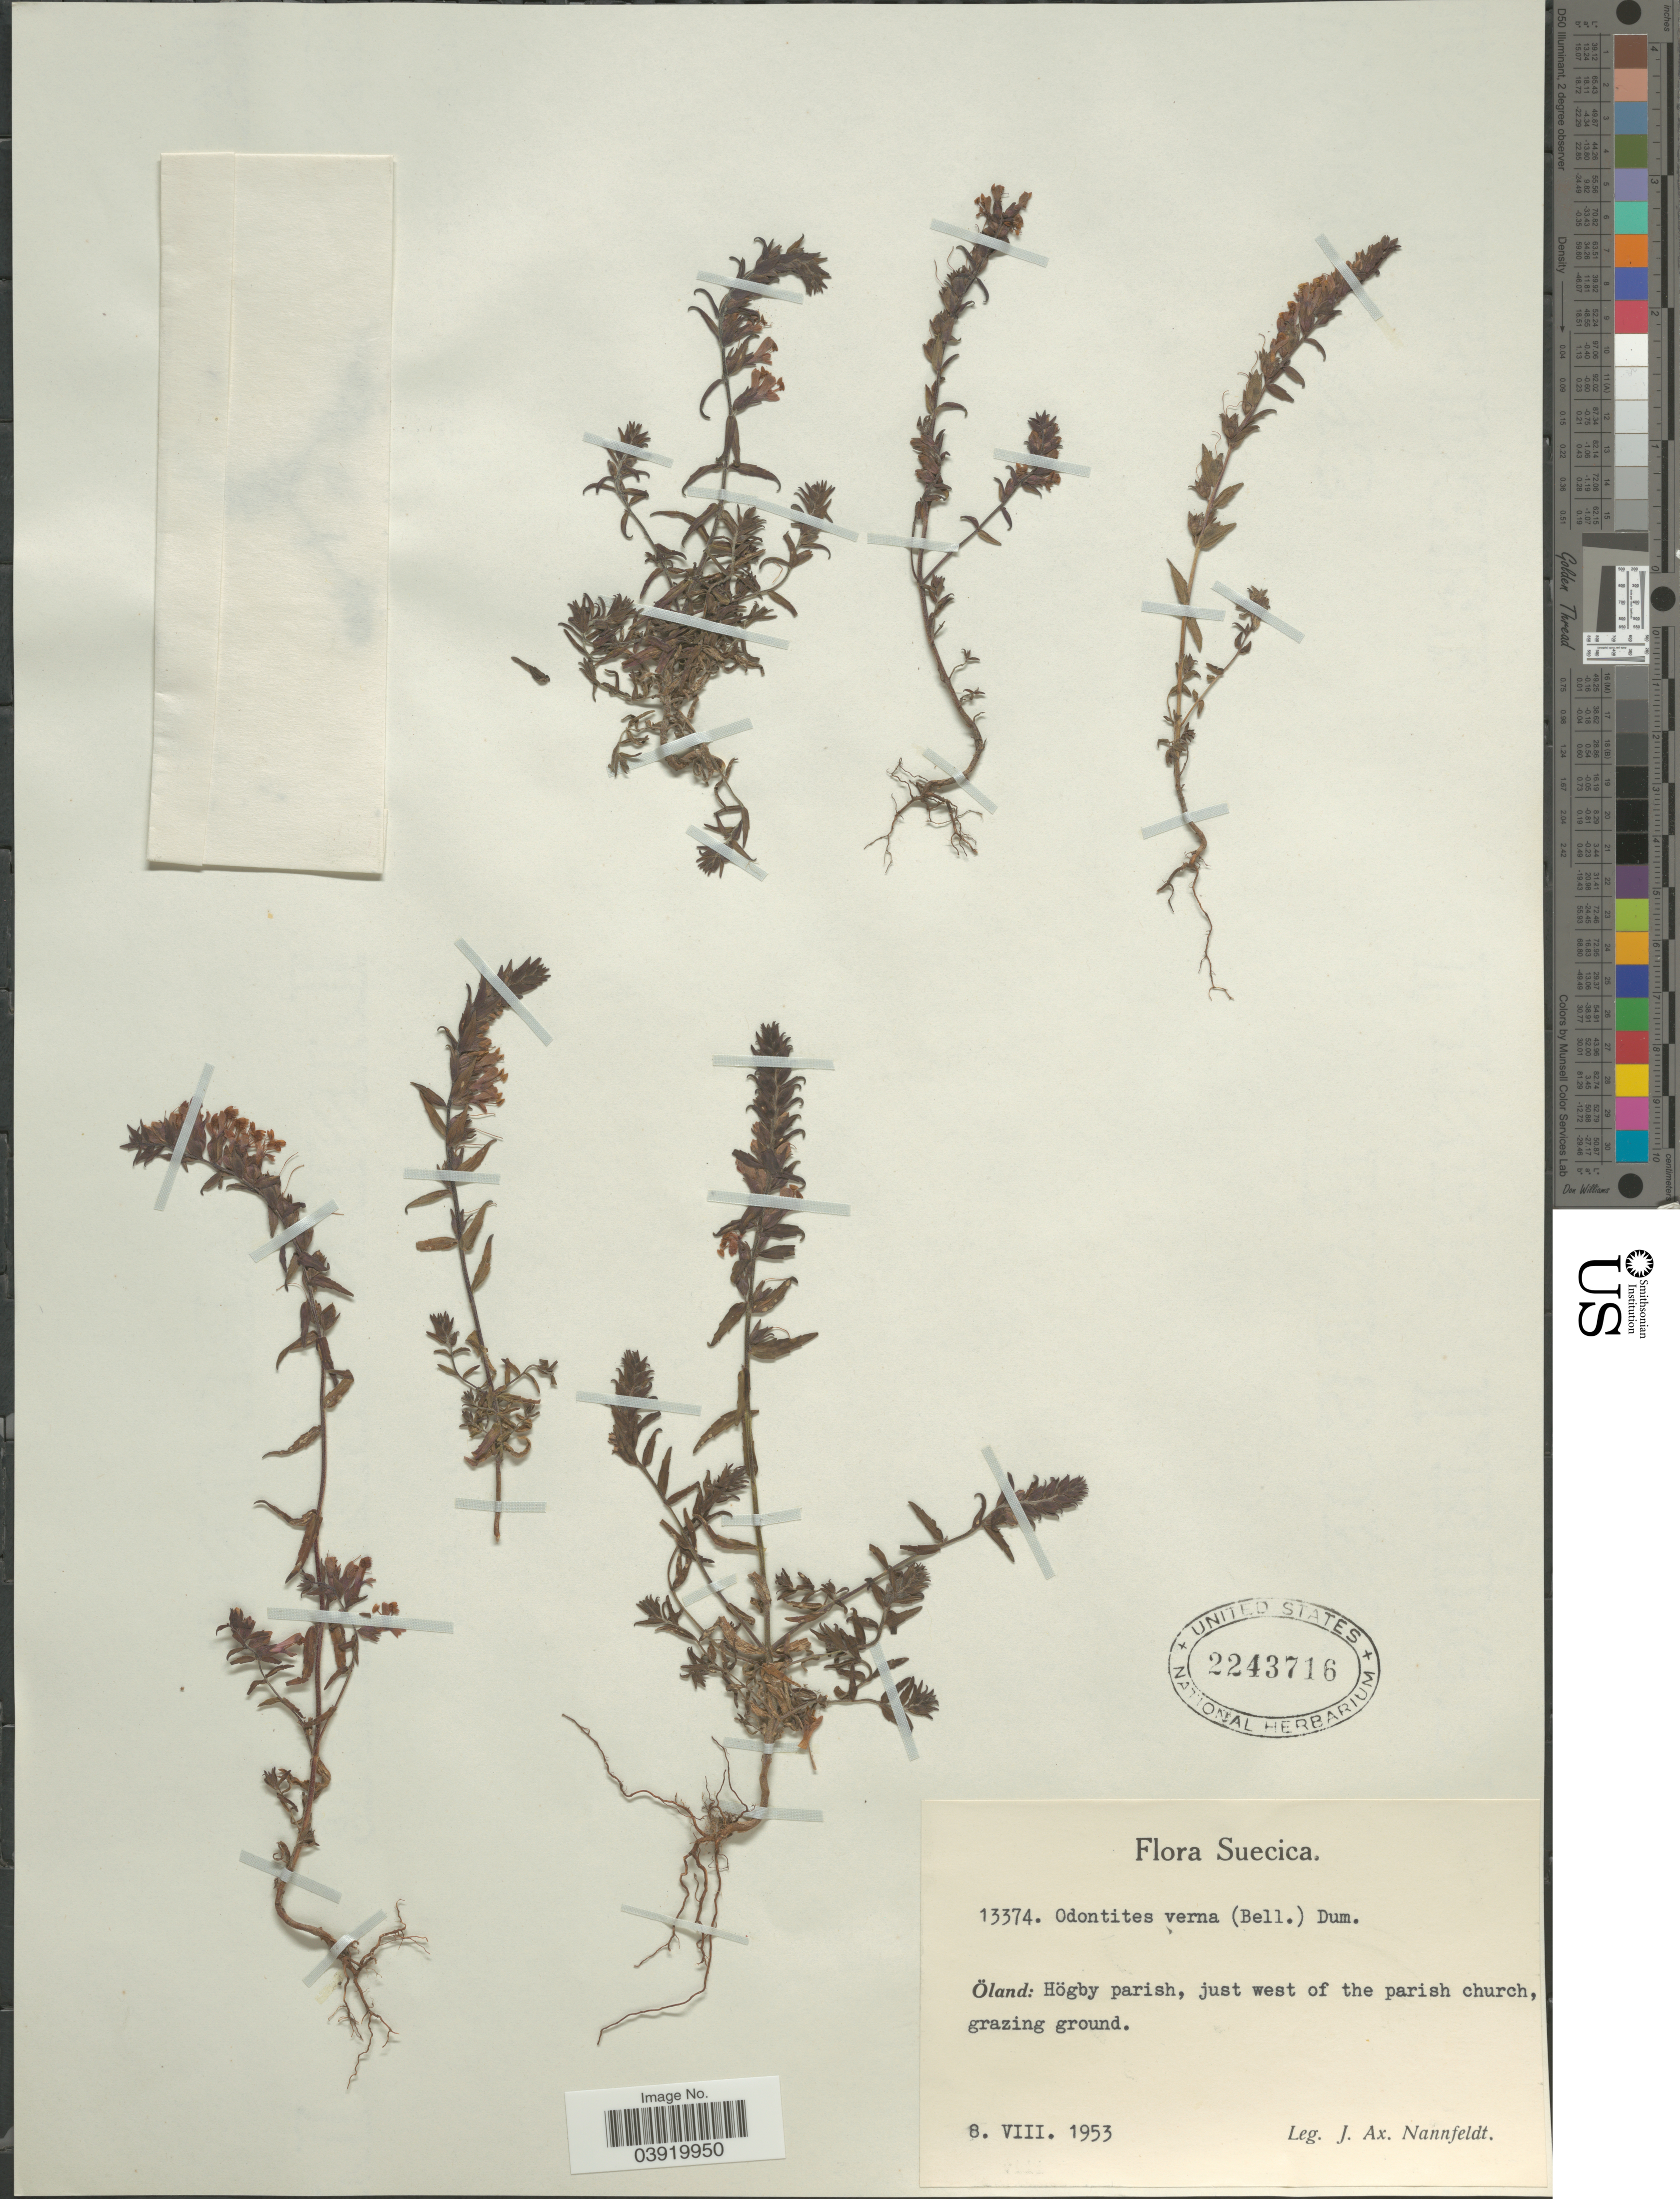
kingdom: Plantae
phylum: Tracheophyta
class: Magnoliopsida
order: Lamiales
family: Orobanchaceae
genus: Odontites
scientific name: Odontites vernus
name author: (Bellardi) Dumort.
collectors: J. Nannfeldt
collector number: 13374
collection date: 1953-08-08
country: Sweden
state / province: Kalmar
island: Oland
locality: Suecica. Öland: Högby parish, just west of the parish church.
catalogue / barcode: US 2243716